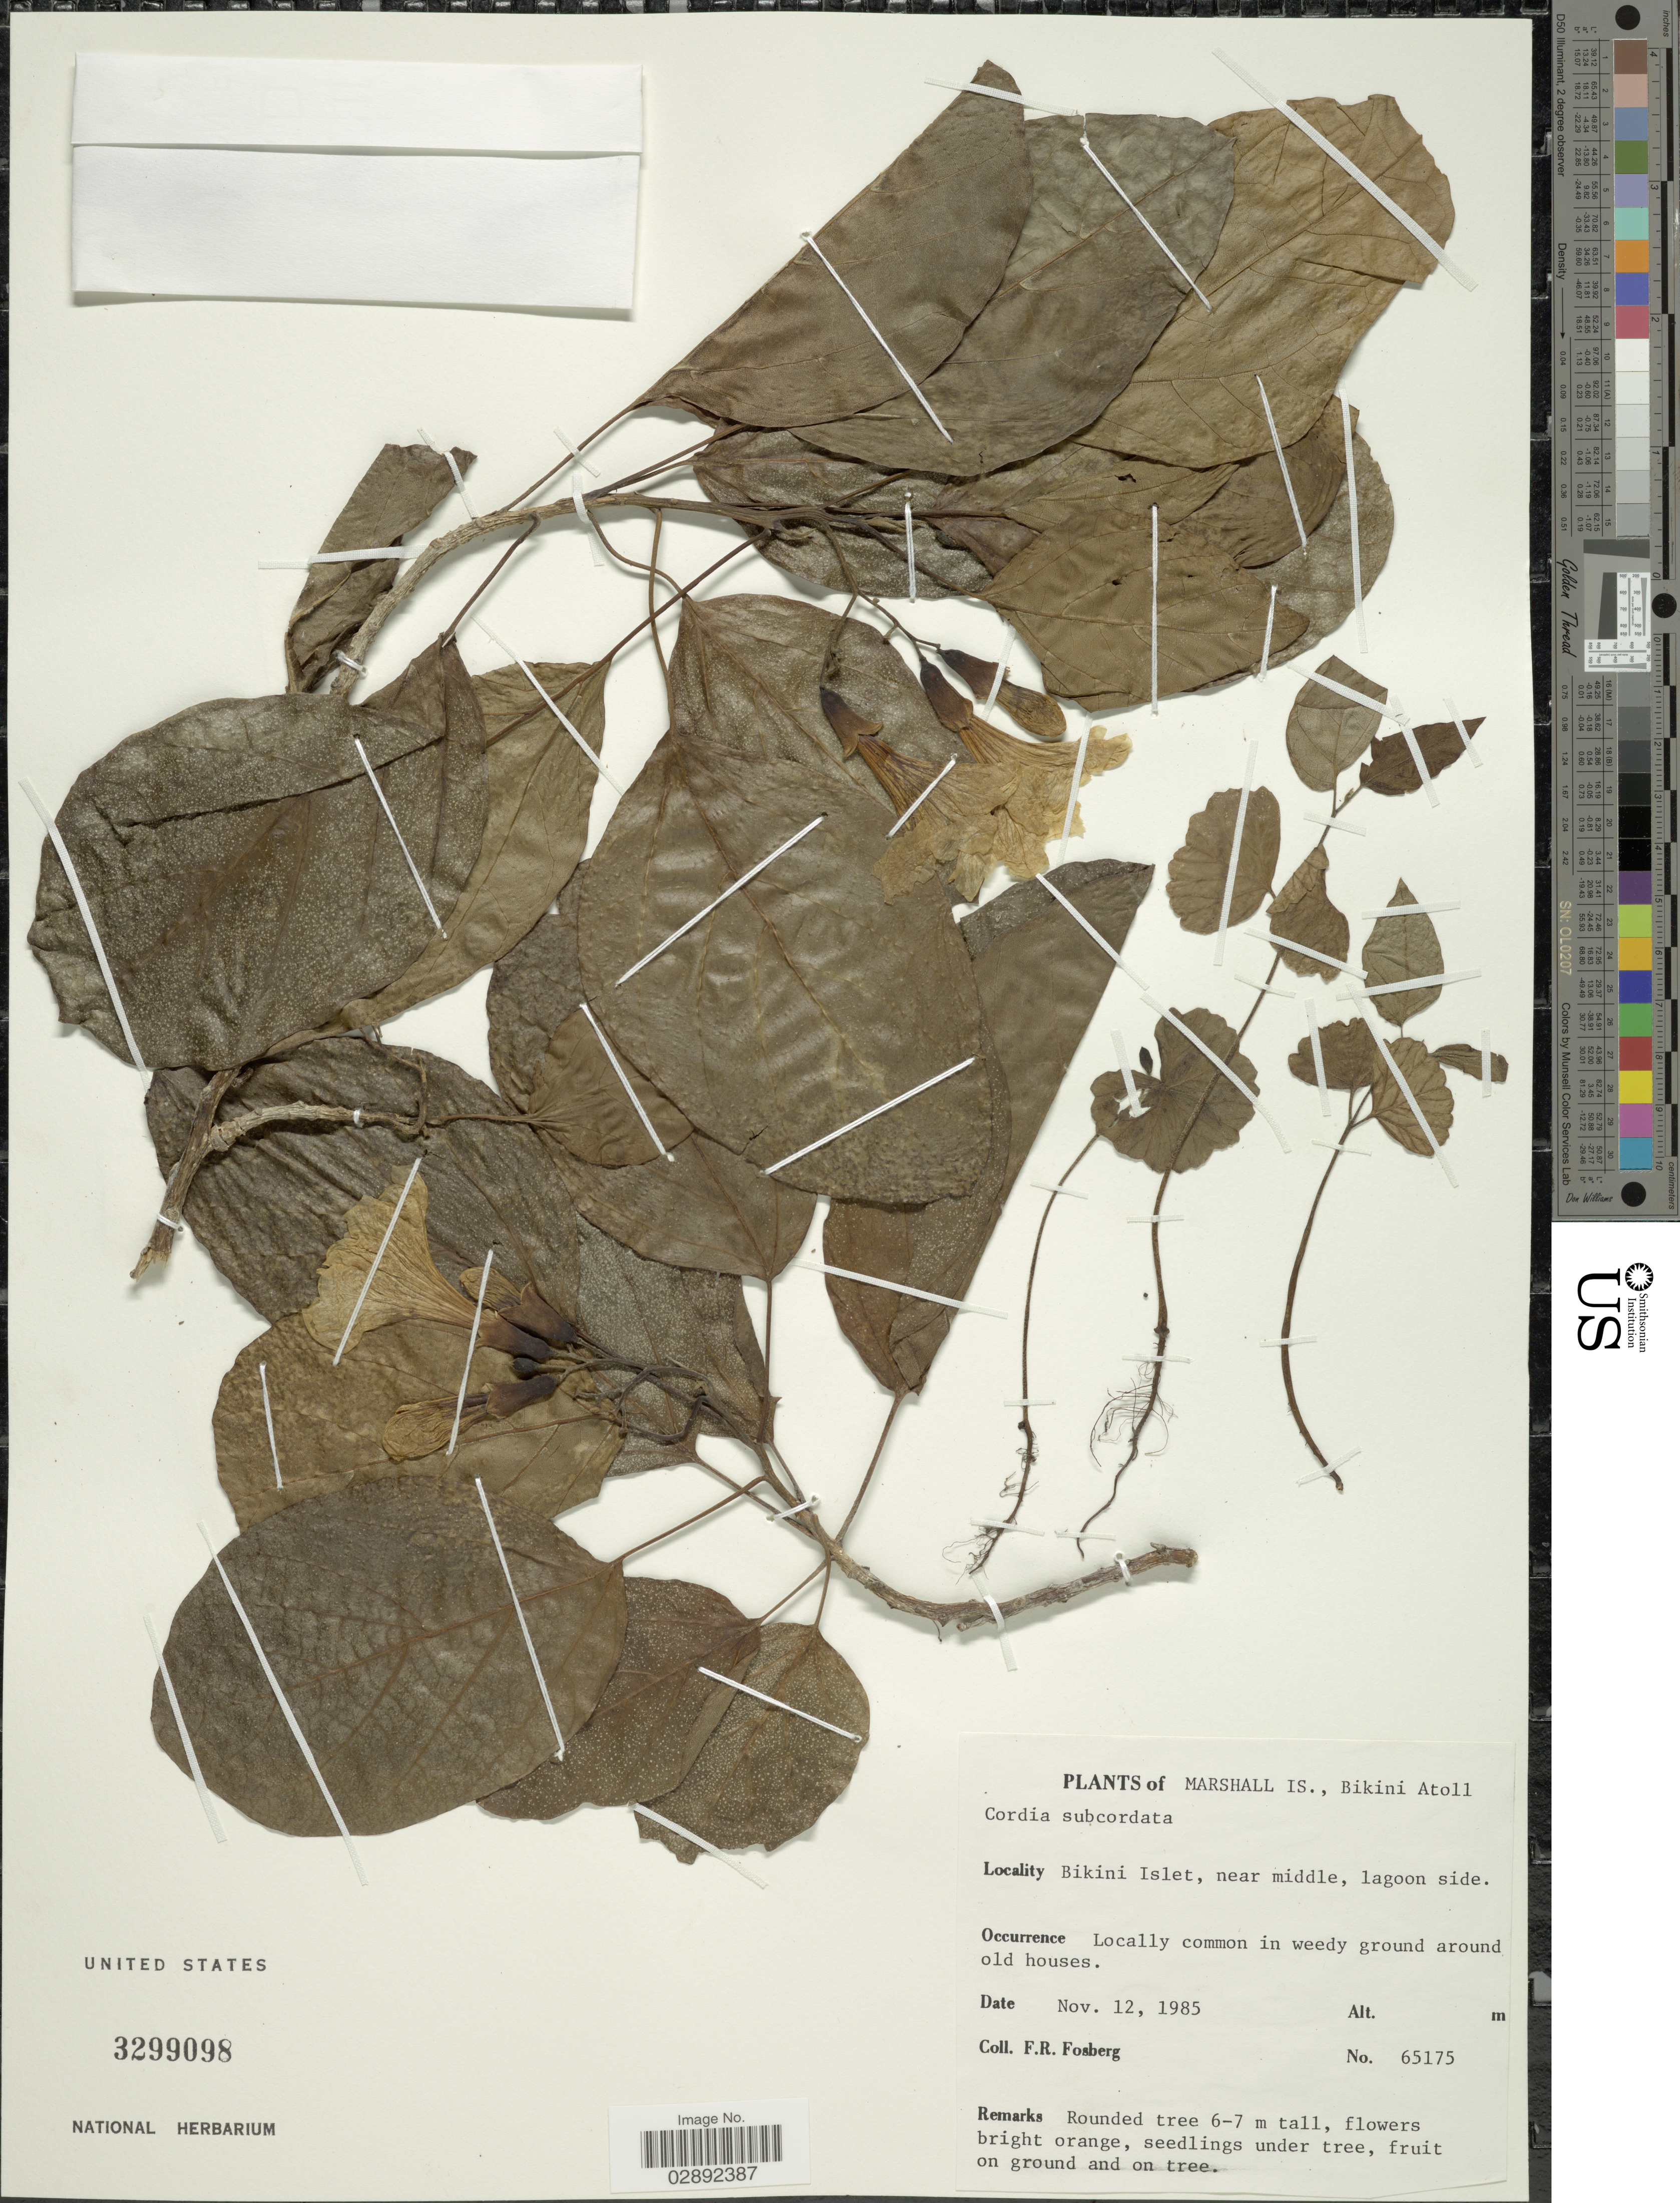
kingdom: Plantae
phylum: Tracheophyta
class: Magnoliopsida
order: Boraginales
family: Cordiaceae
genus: Cordia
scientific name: Cordia subcordata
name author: Lam.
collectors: F. R. Fosberg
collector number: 65175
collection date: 1985-11-12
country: Marshall Islands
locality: Marshall Is., Bikini Atoll. Bikini Islet, near middle, lagoon side.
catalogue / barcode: US 3299098